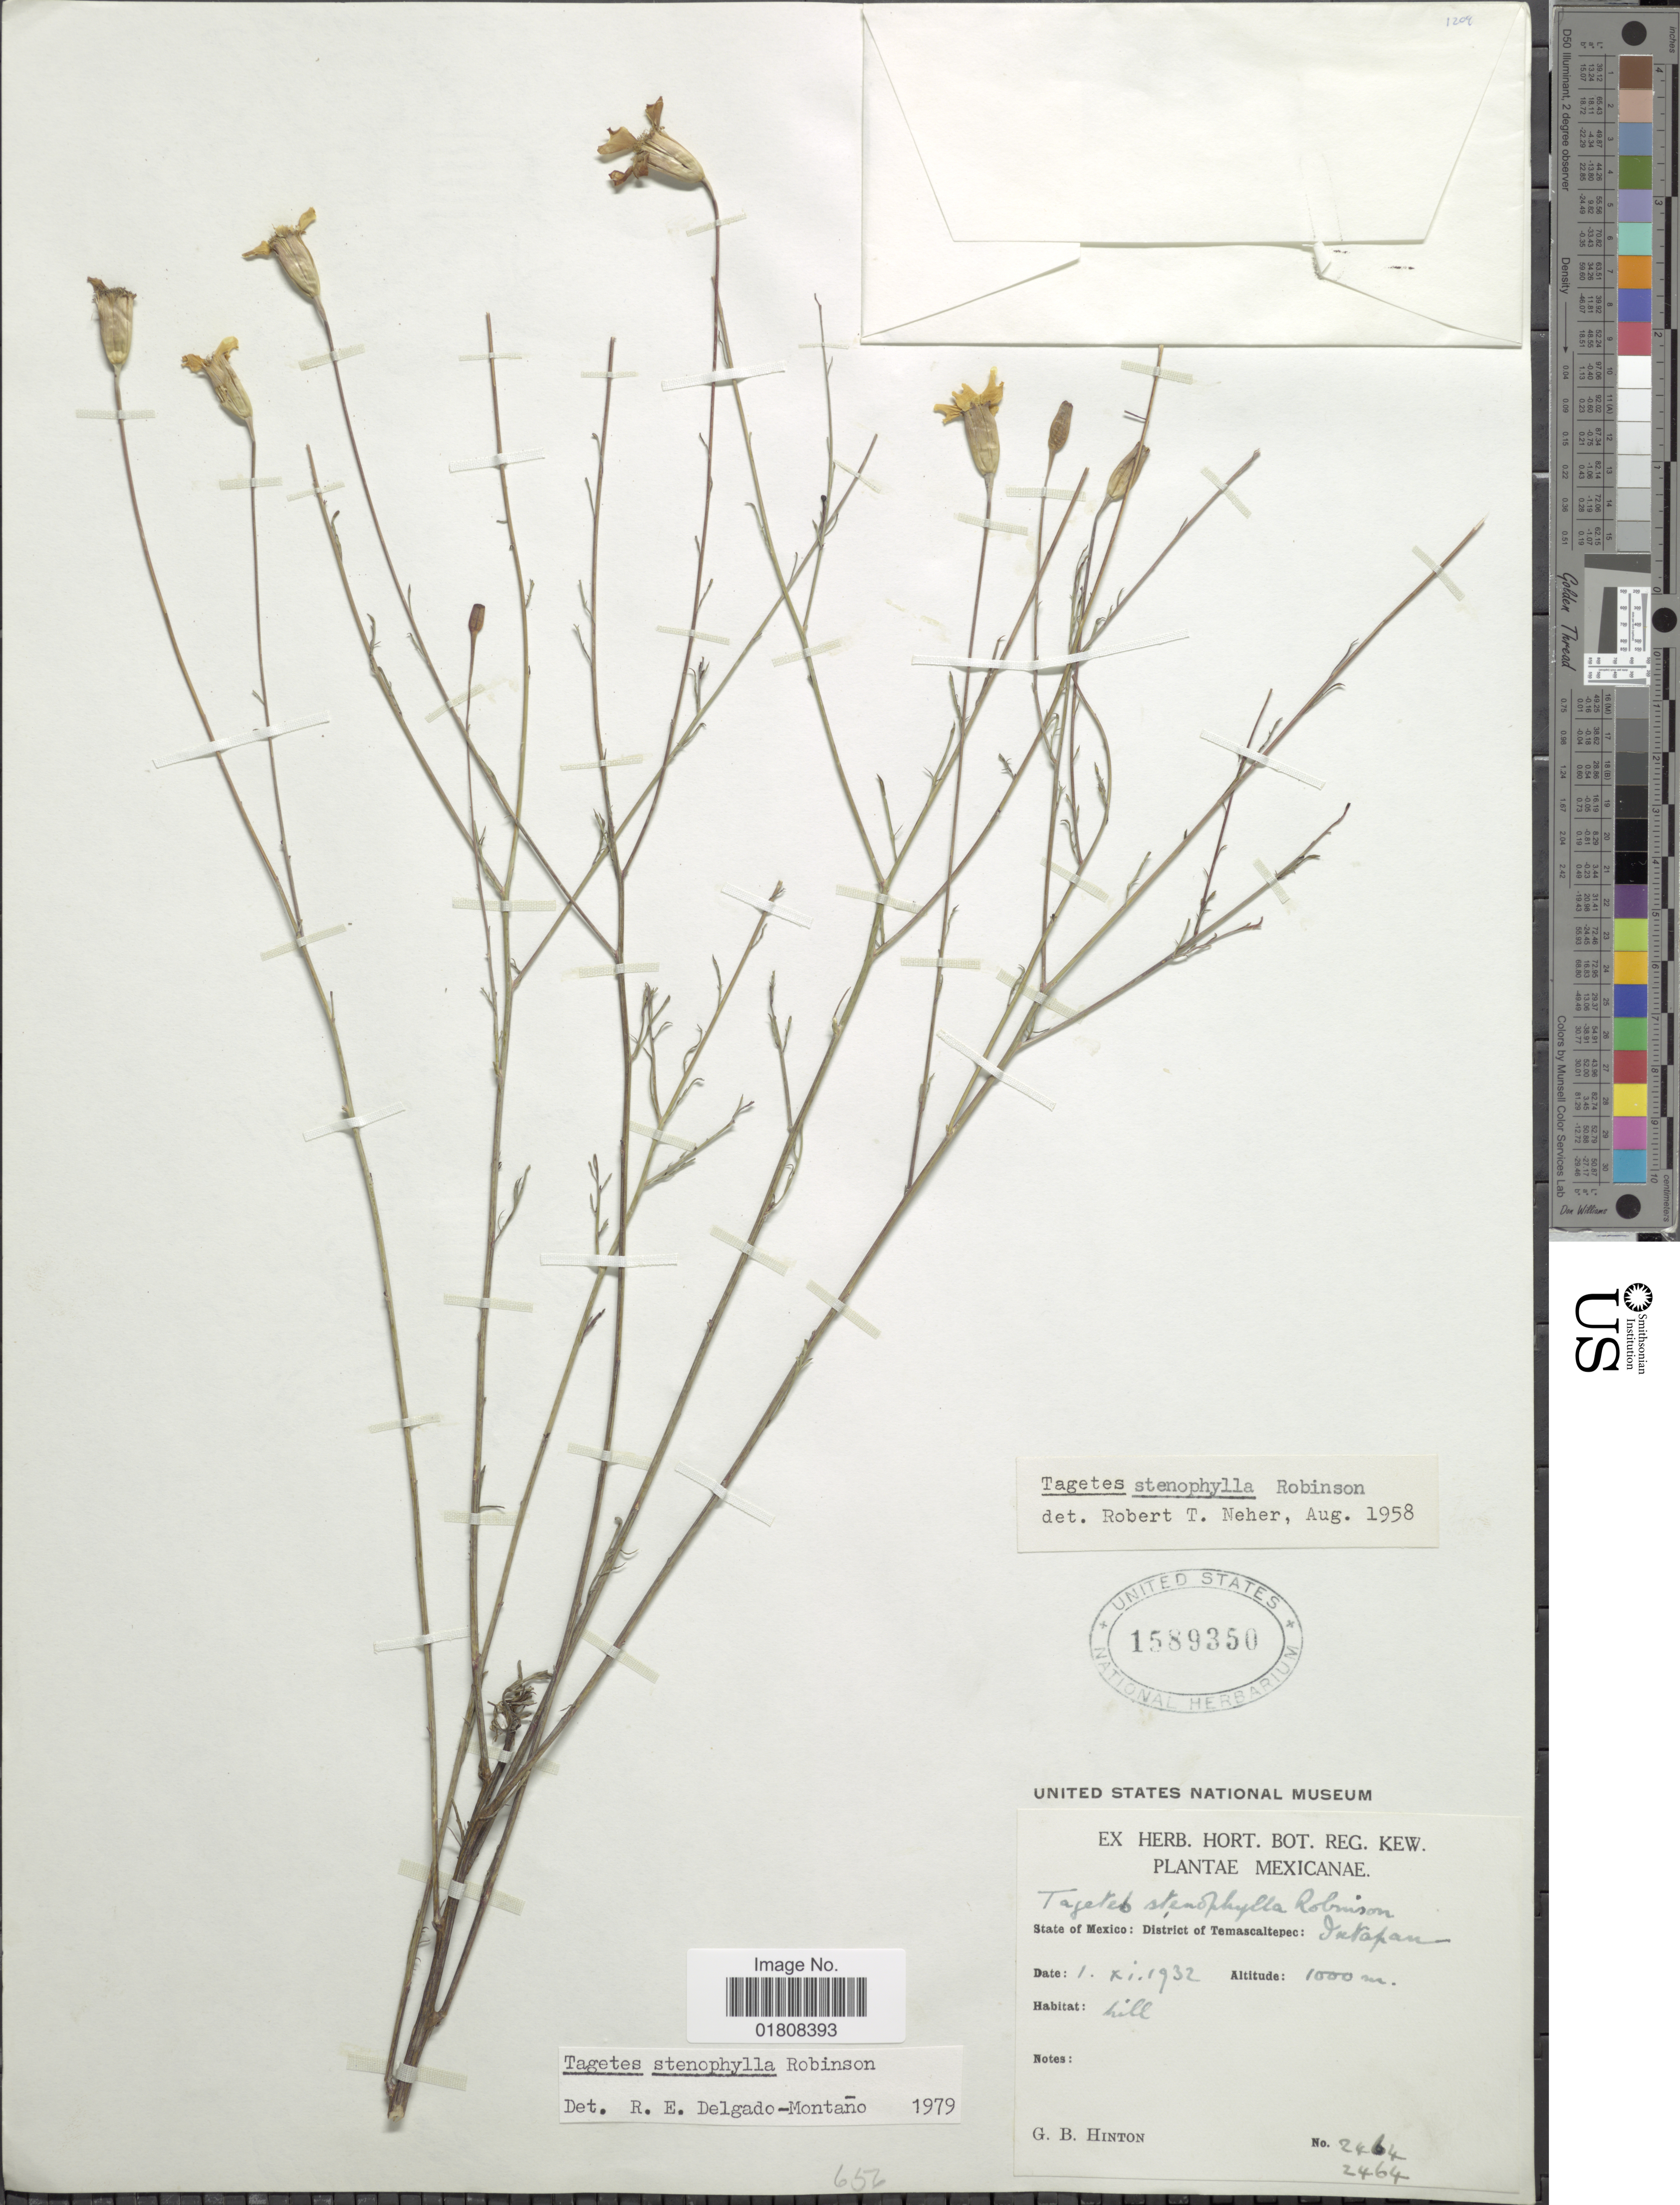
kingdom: Plantae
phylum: Tracheophyta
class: Magnoliopsida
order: Asterales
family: Asteraceae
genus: Tagetes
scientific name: Tagetes stenophylla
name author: B.L. Rob.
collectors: G. B. Hinton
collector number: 2464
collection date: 1932-11-01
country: Mexico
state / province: México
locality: District Temascaltepec, Ixtapan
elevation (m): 1000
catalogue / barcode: US 1589350